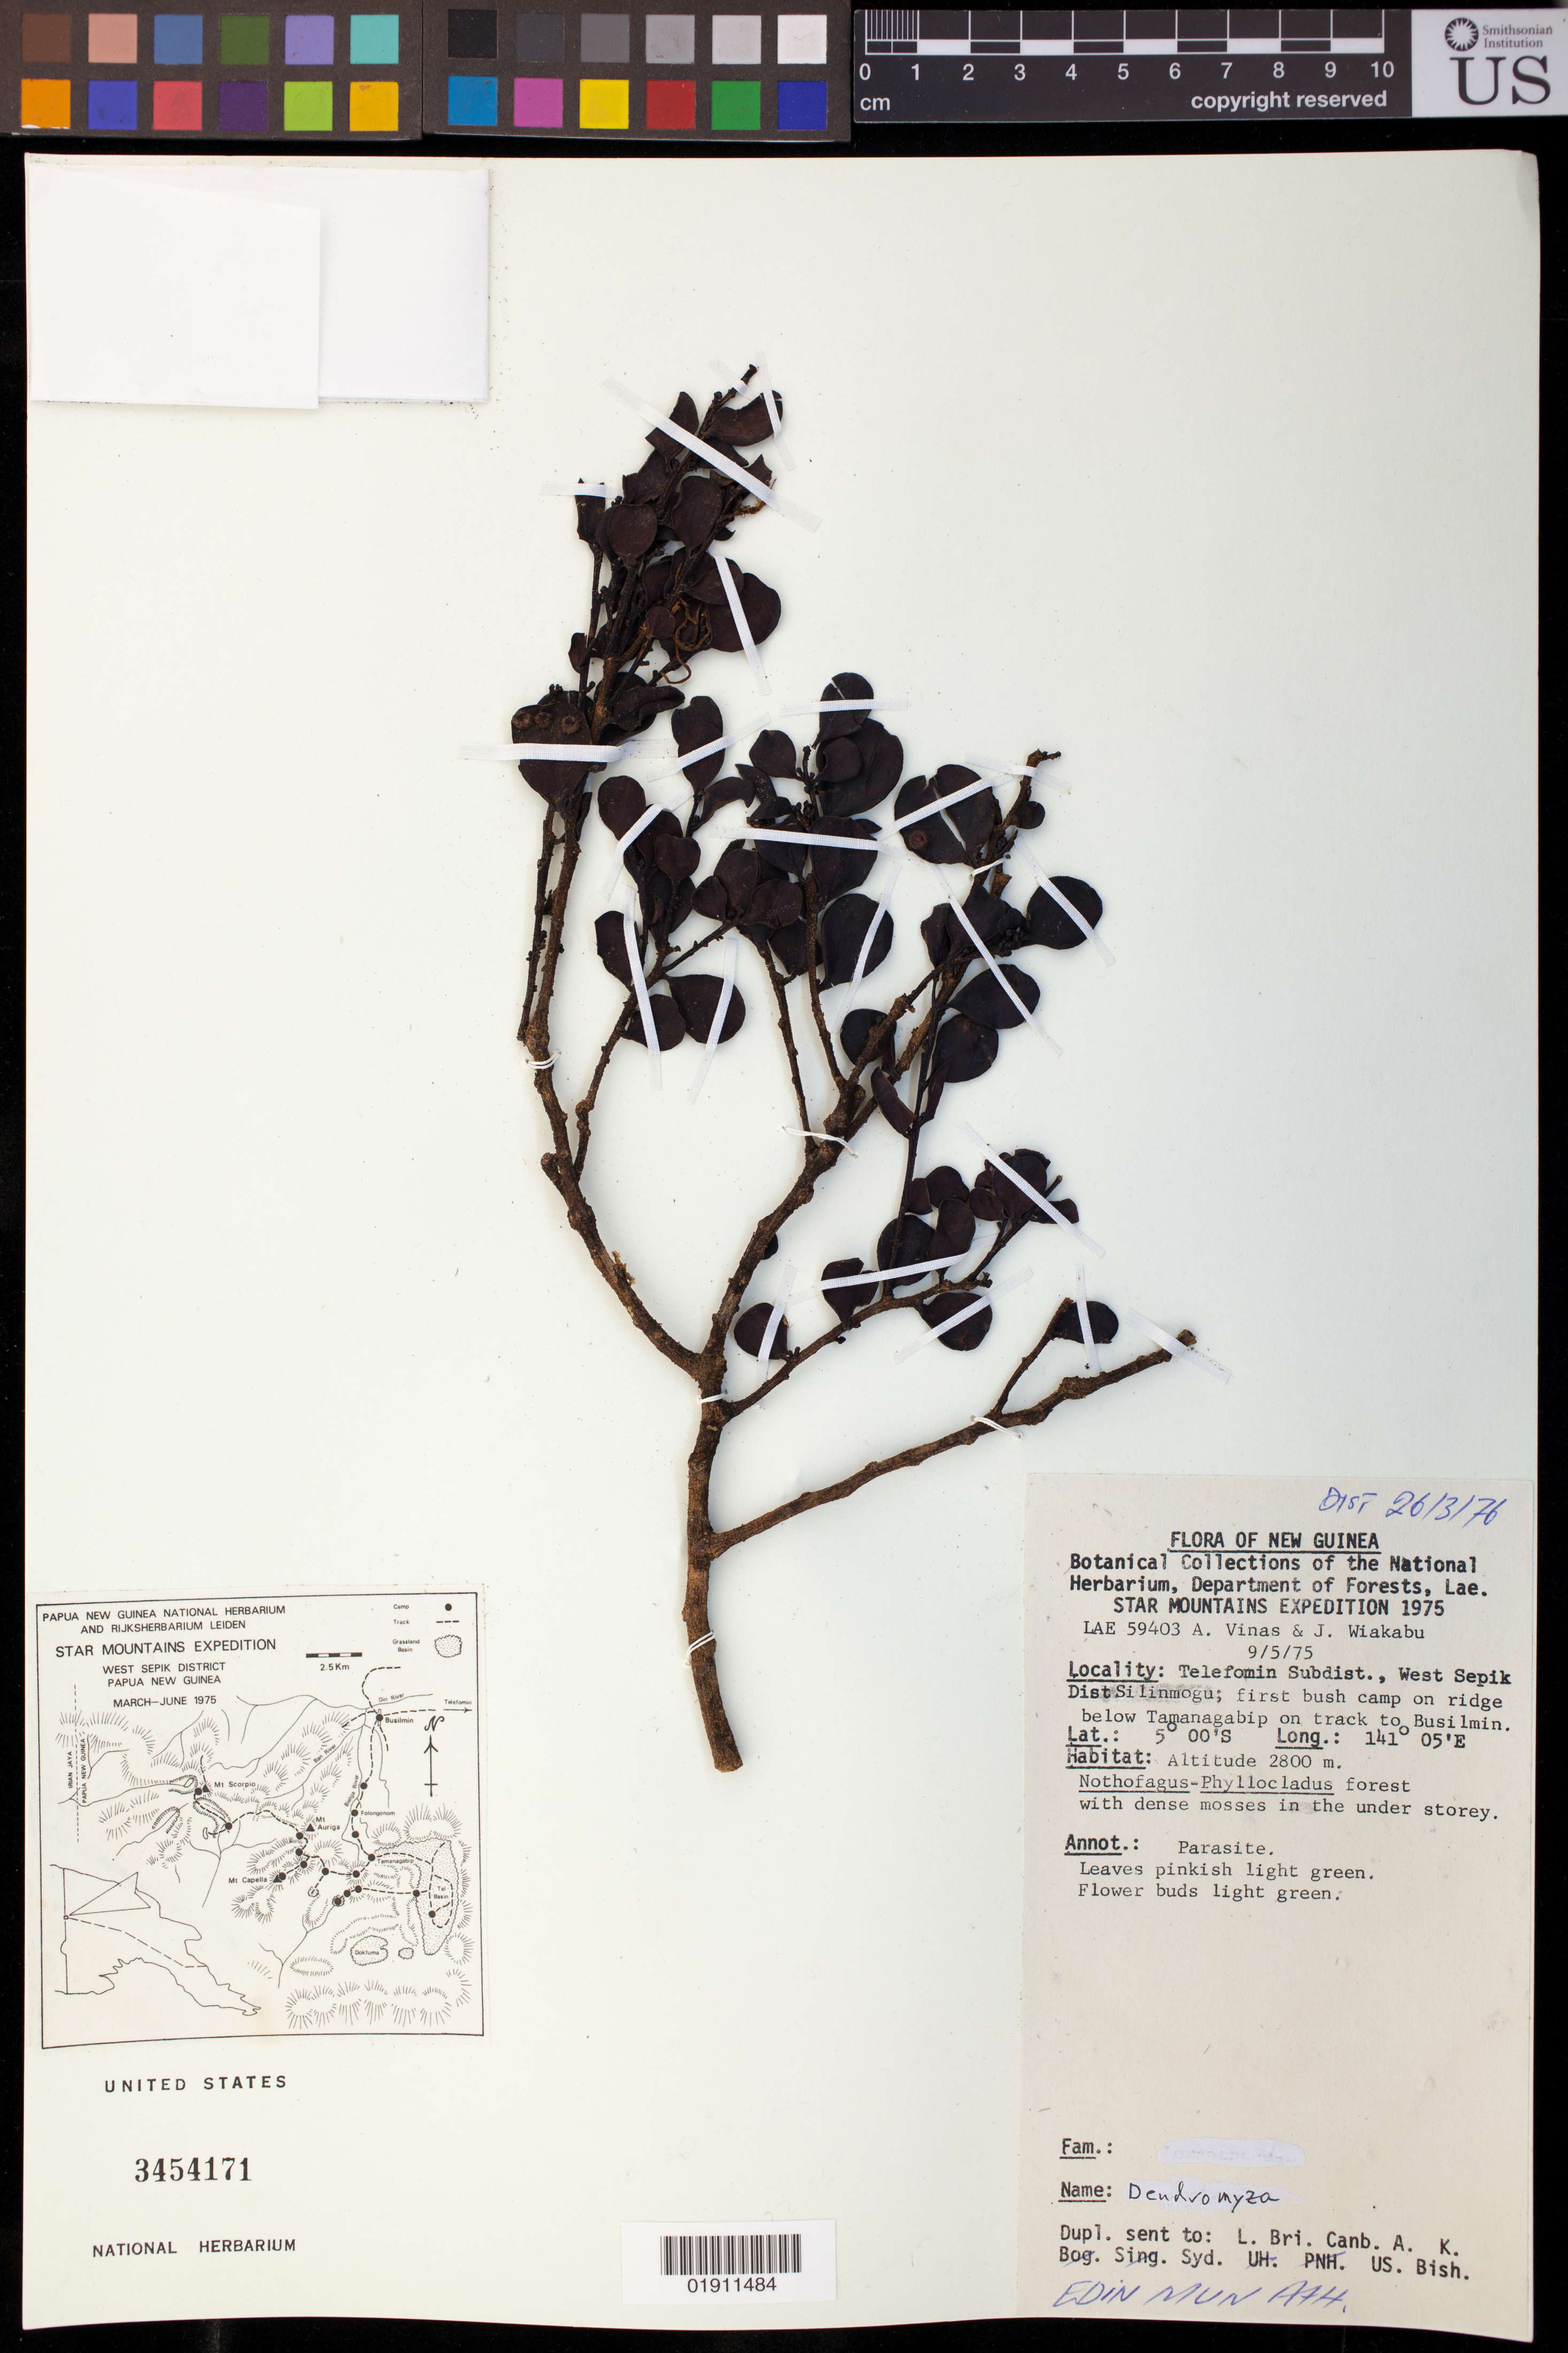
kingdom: Plantae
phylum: Tracheophyta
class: Magnoliopsida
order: Santalales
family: Amphorogynaceae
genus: Dendromyza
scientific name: Dendromyza sp.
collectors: A. Vinas & J. Wiakabu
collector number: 59403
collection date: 1975-09-05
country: Papua New Guinea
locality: Silinmogu; first bush camp on ridge below Tamanagabip on track to Busilmin; Telefomin Subdistrict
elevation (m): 2800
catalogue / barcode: US 3454171